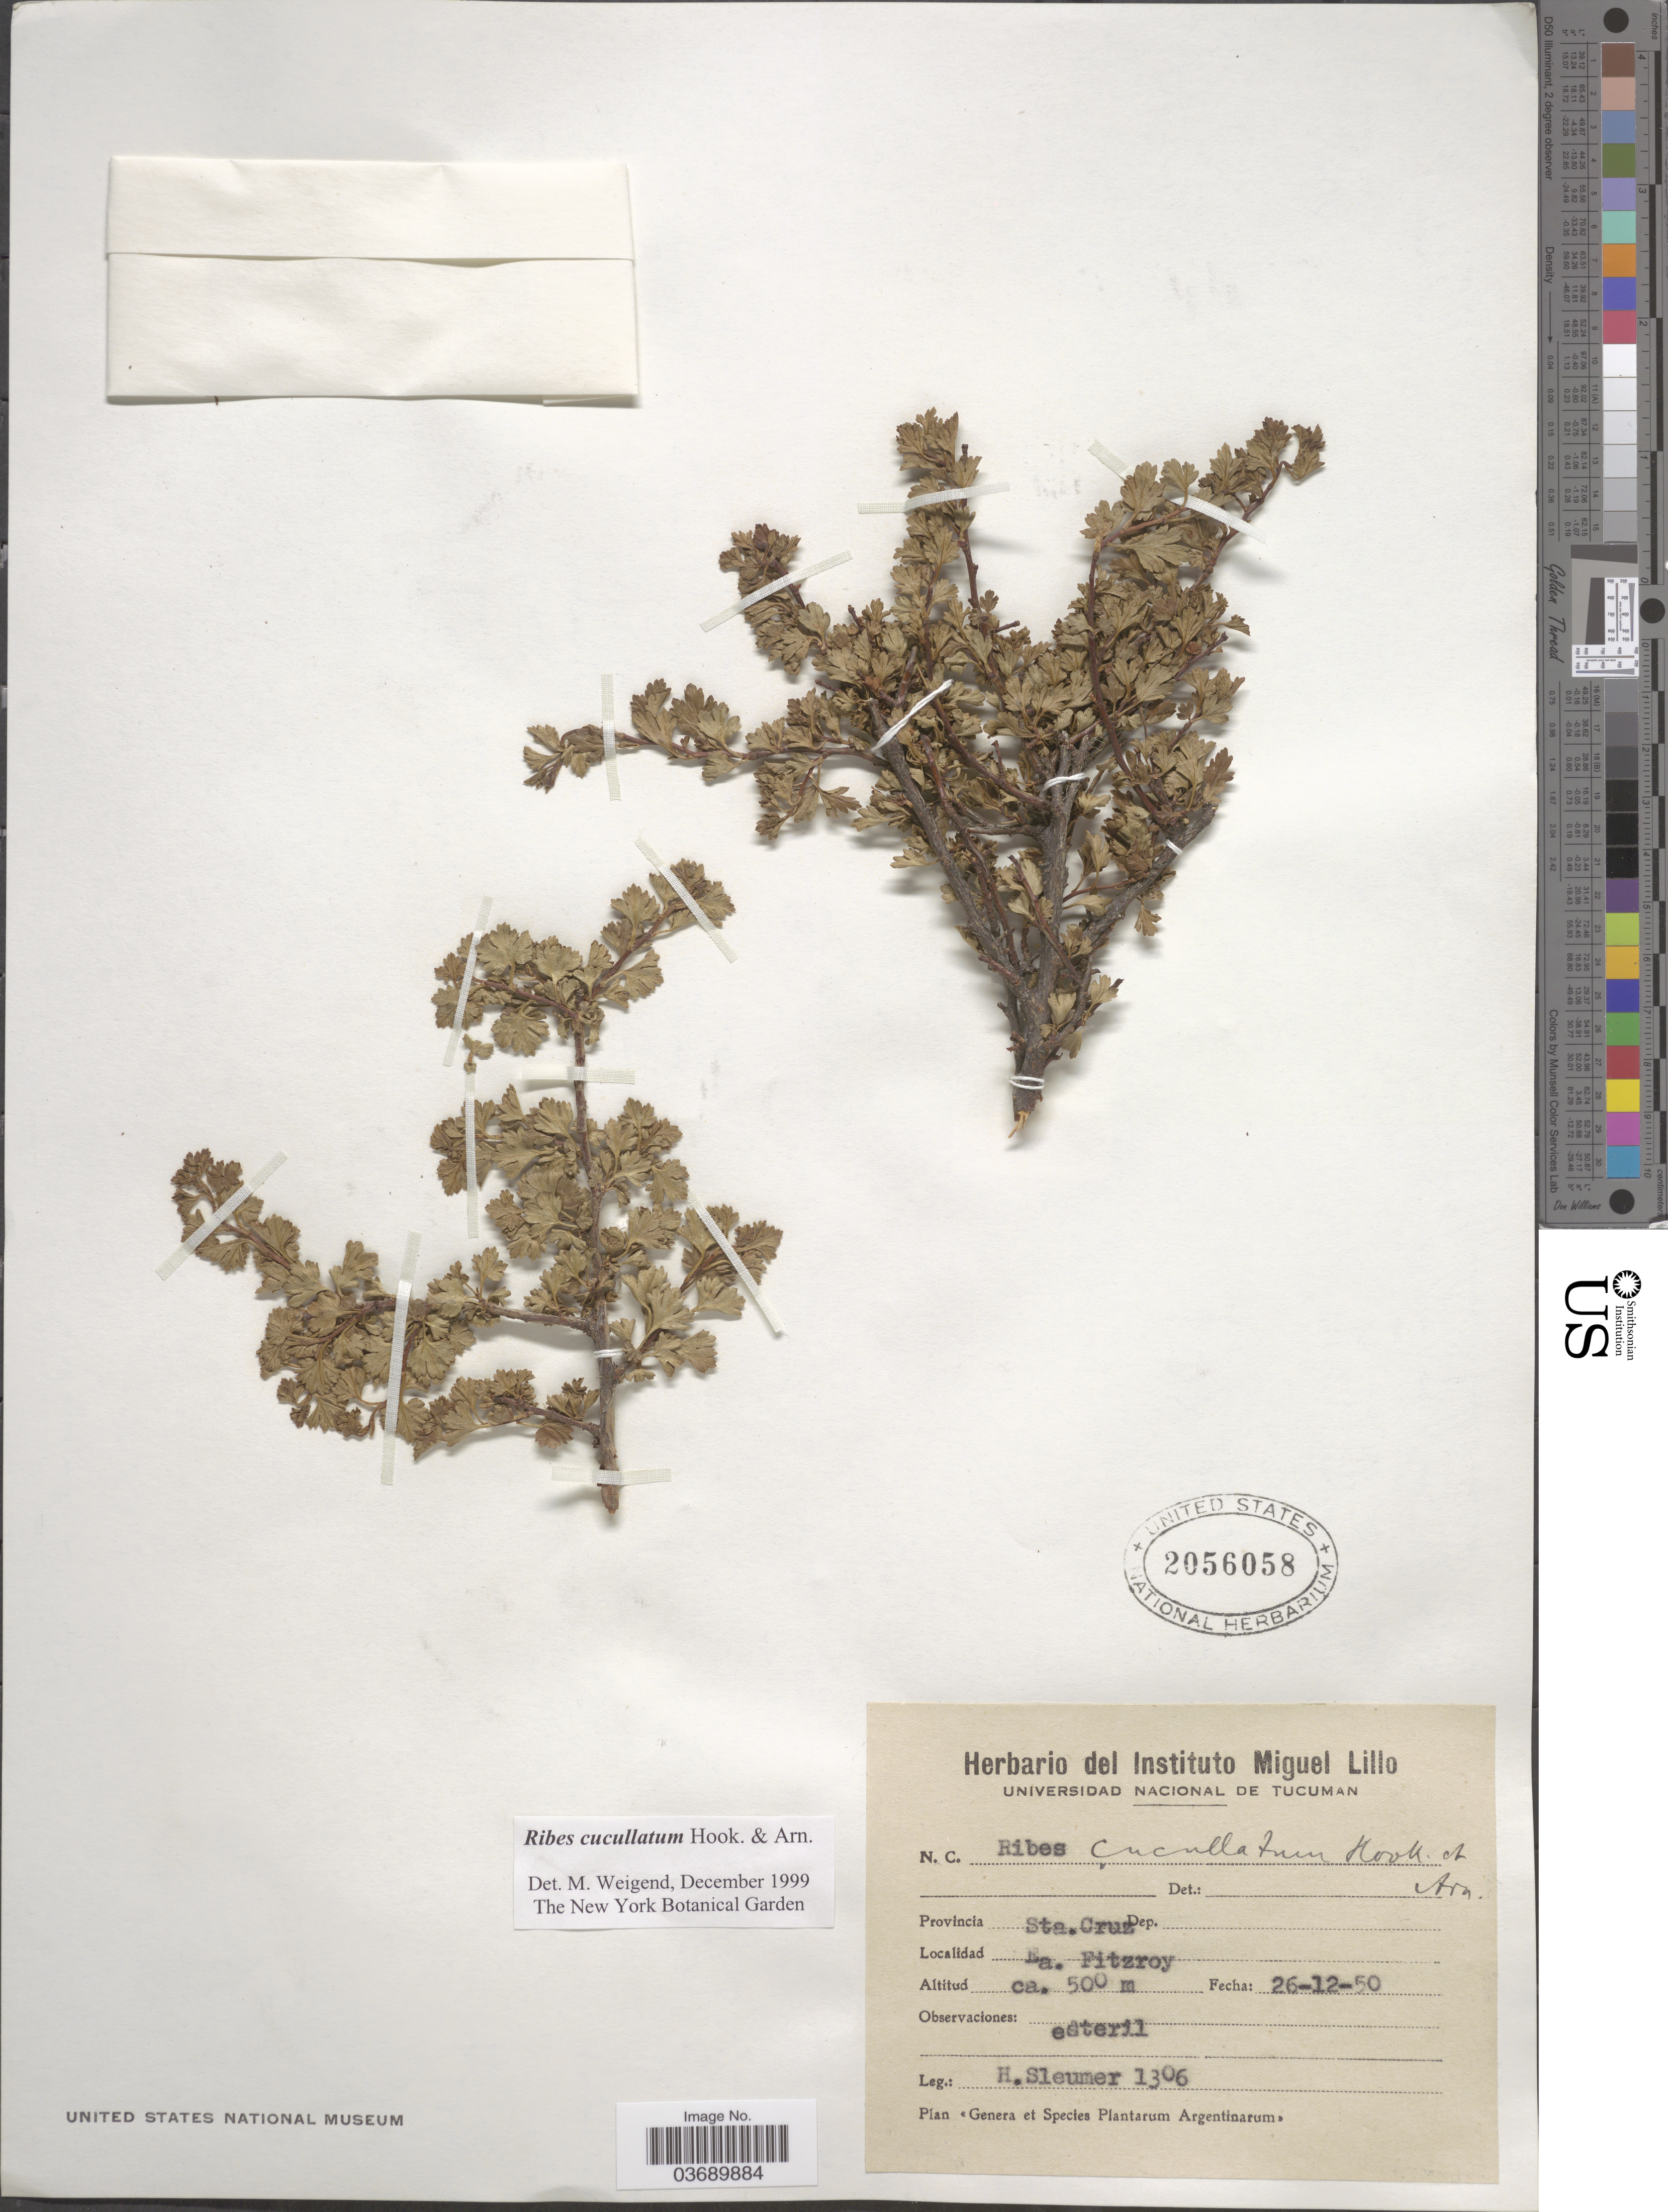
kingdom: Plantae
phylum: Tracheophyta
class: Magnoliopsida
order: Saxifragales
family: Grossulariaceae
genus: Ribes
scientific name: Ribes cucullatum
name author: Hook. & Arn.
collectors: H. O. Sleumer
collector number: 1306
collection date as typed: Transcribed d/m/y: 26/12/50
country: Argentina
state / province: Santa Cruz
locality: Ea. Fitzroy.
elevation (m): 500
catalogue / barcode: US 2056058